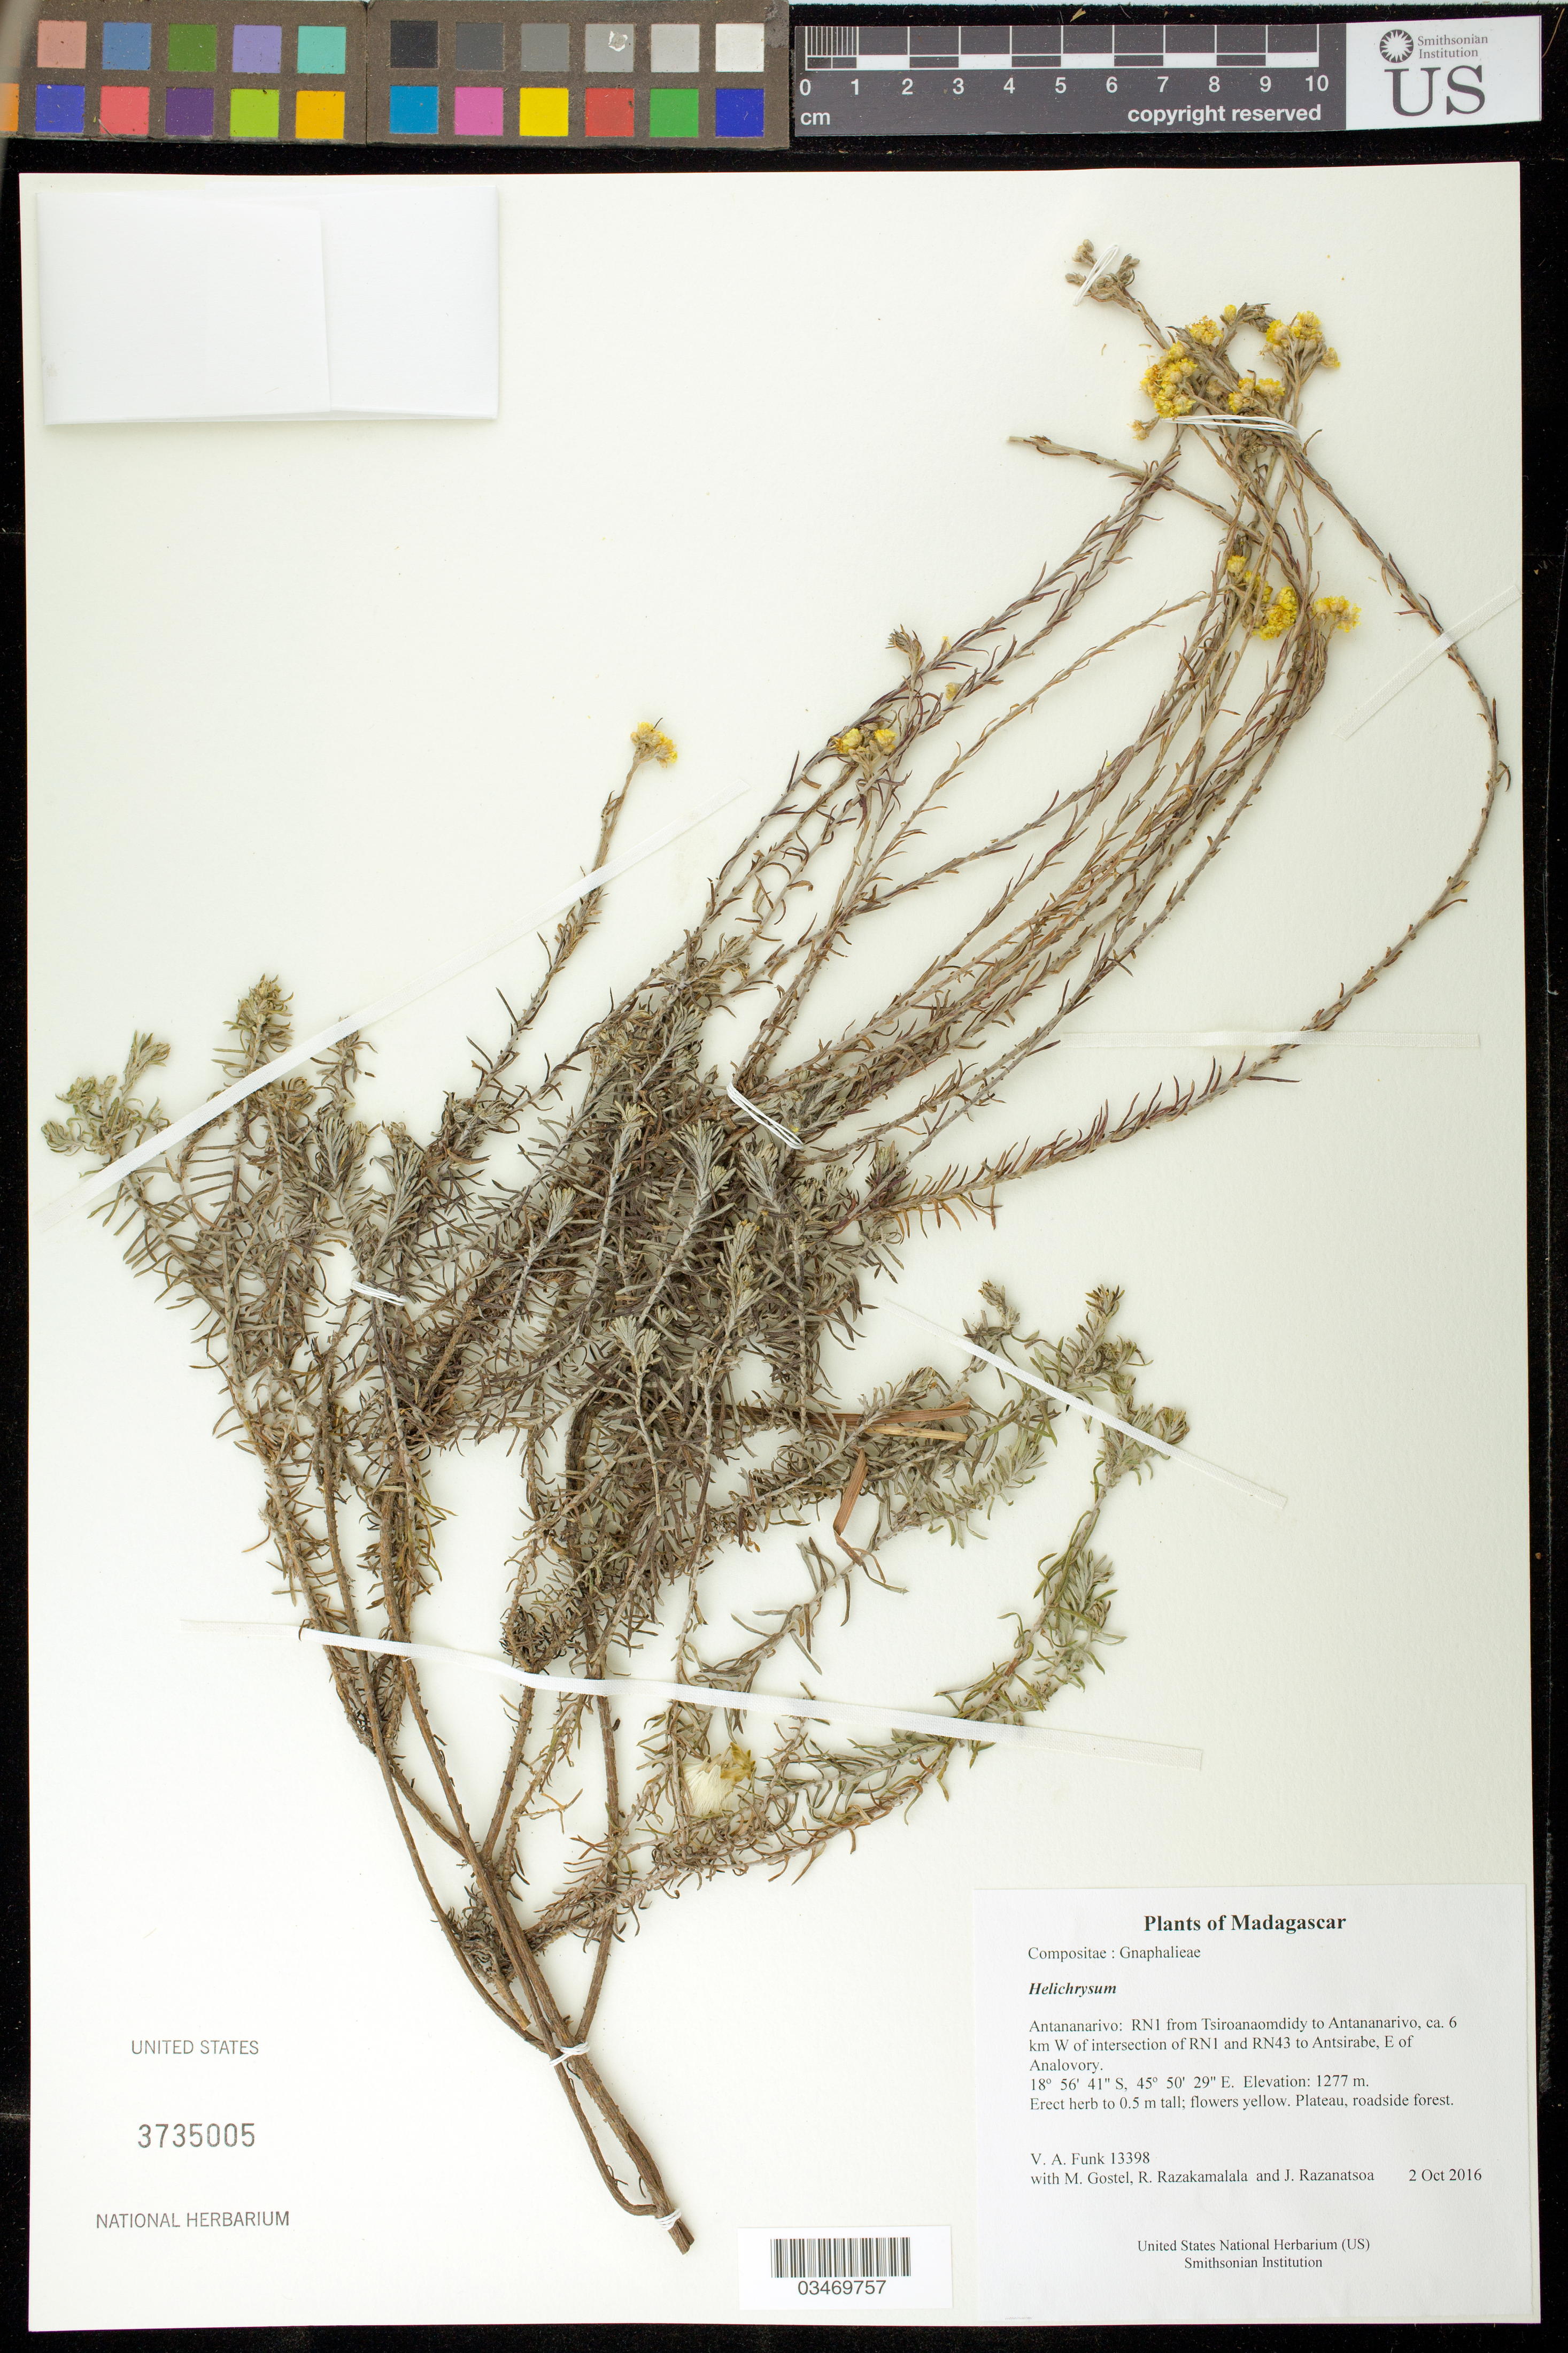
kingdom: Plantae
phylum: Tracheophyta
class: Magnoliopsida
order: Asterales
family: Asteraceae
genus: Helichrysum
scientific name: Helichrysum sp.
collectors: M. R. Gostel, R. Razakamalala & J. Razanatsoa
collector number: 13398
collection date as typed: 2 Oct 2016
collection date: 2016-10-02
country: Madagascar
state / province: Bongolava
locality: RN1 from Tsiroanaomdidy to Antananarivo, ca. 6 km W of intersection of RN1 and RN43 to Antsirabe, E of Analovory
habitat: Plateau, roadside forest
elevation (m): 1277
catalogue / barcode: US 3735005